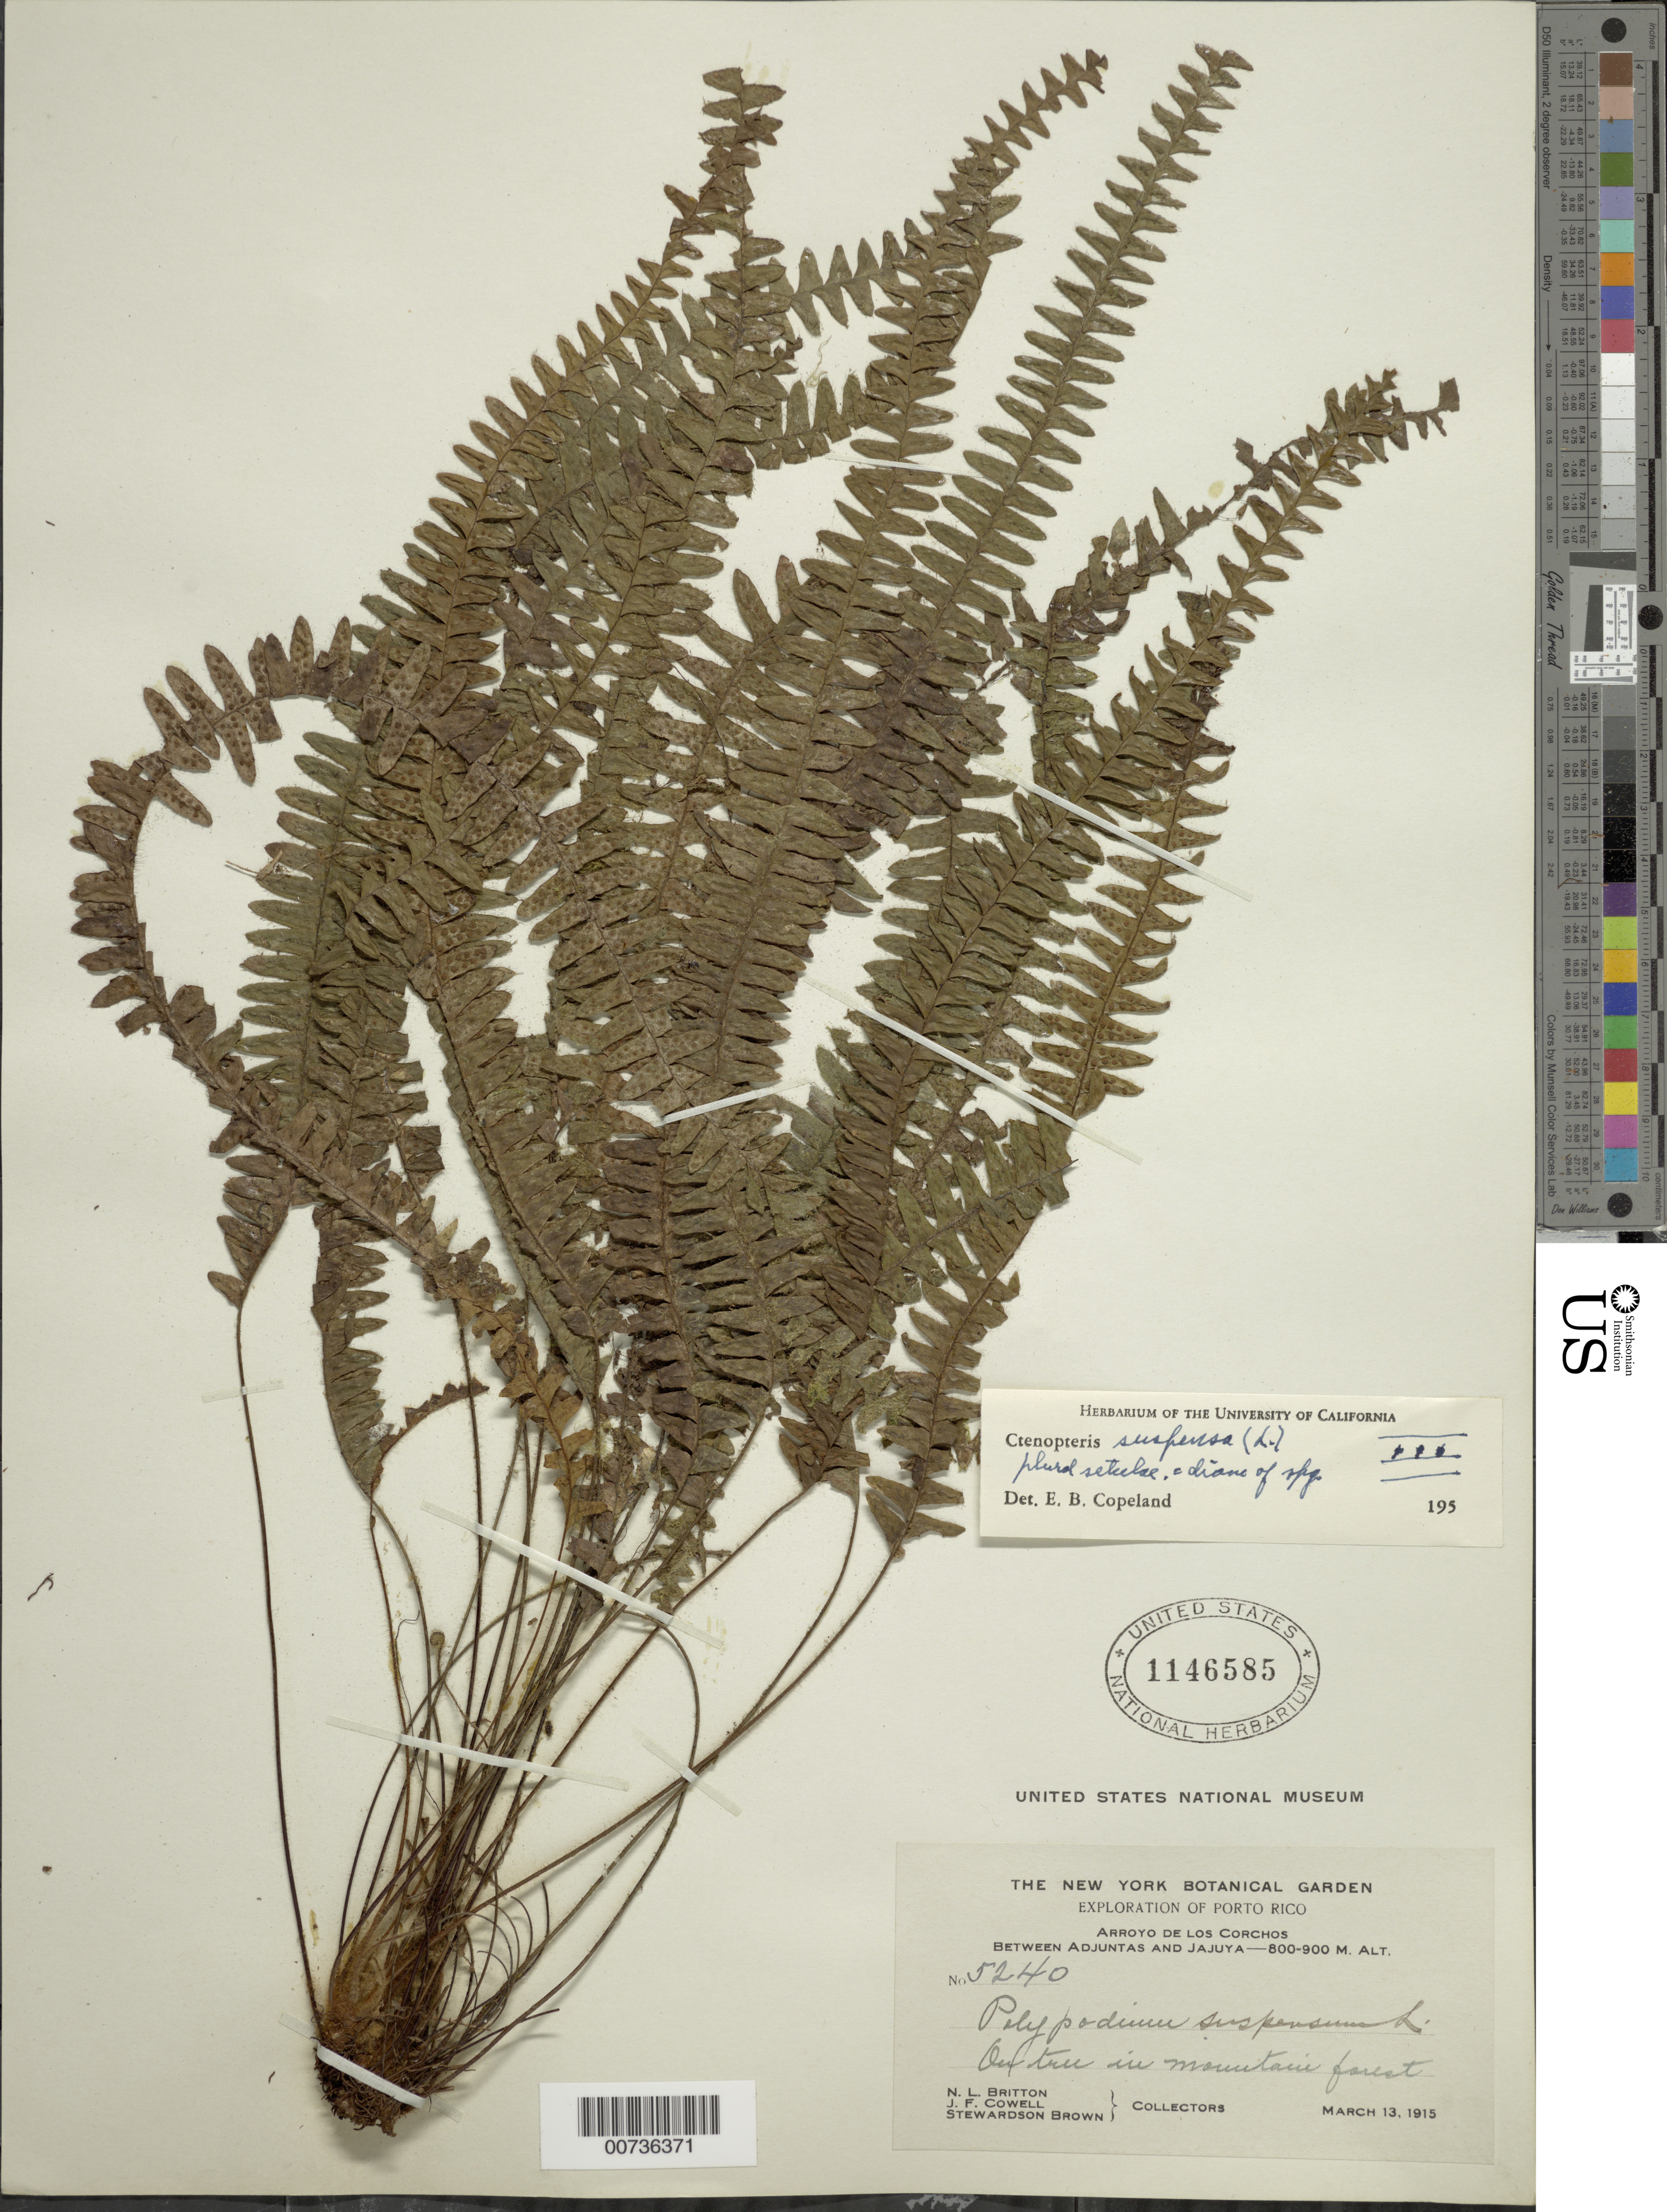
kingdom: Plantae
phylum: Tracheophyta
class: Polypodiopsida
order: Polypodiales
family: Polypodiaceae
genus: Terpsichore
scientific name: Terpsichore asplenifolia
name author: (L.) A.R. Sm.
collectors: N. Britton, J. F. Cowell & S. Brown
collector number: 5240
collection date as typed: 13 Mar 1915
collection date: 1915-03-13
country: Puerto Rico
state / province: Jayuya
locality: Arroyo de los Corchos, between Adjuntas and Jayuya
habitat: On tree in mountain forest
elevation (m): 800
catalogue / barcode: US 1146585